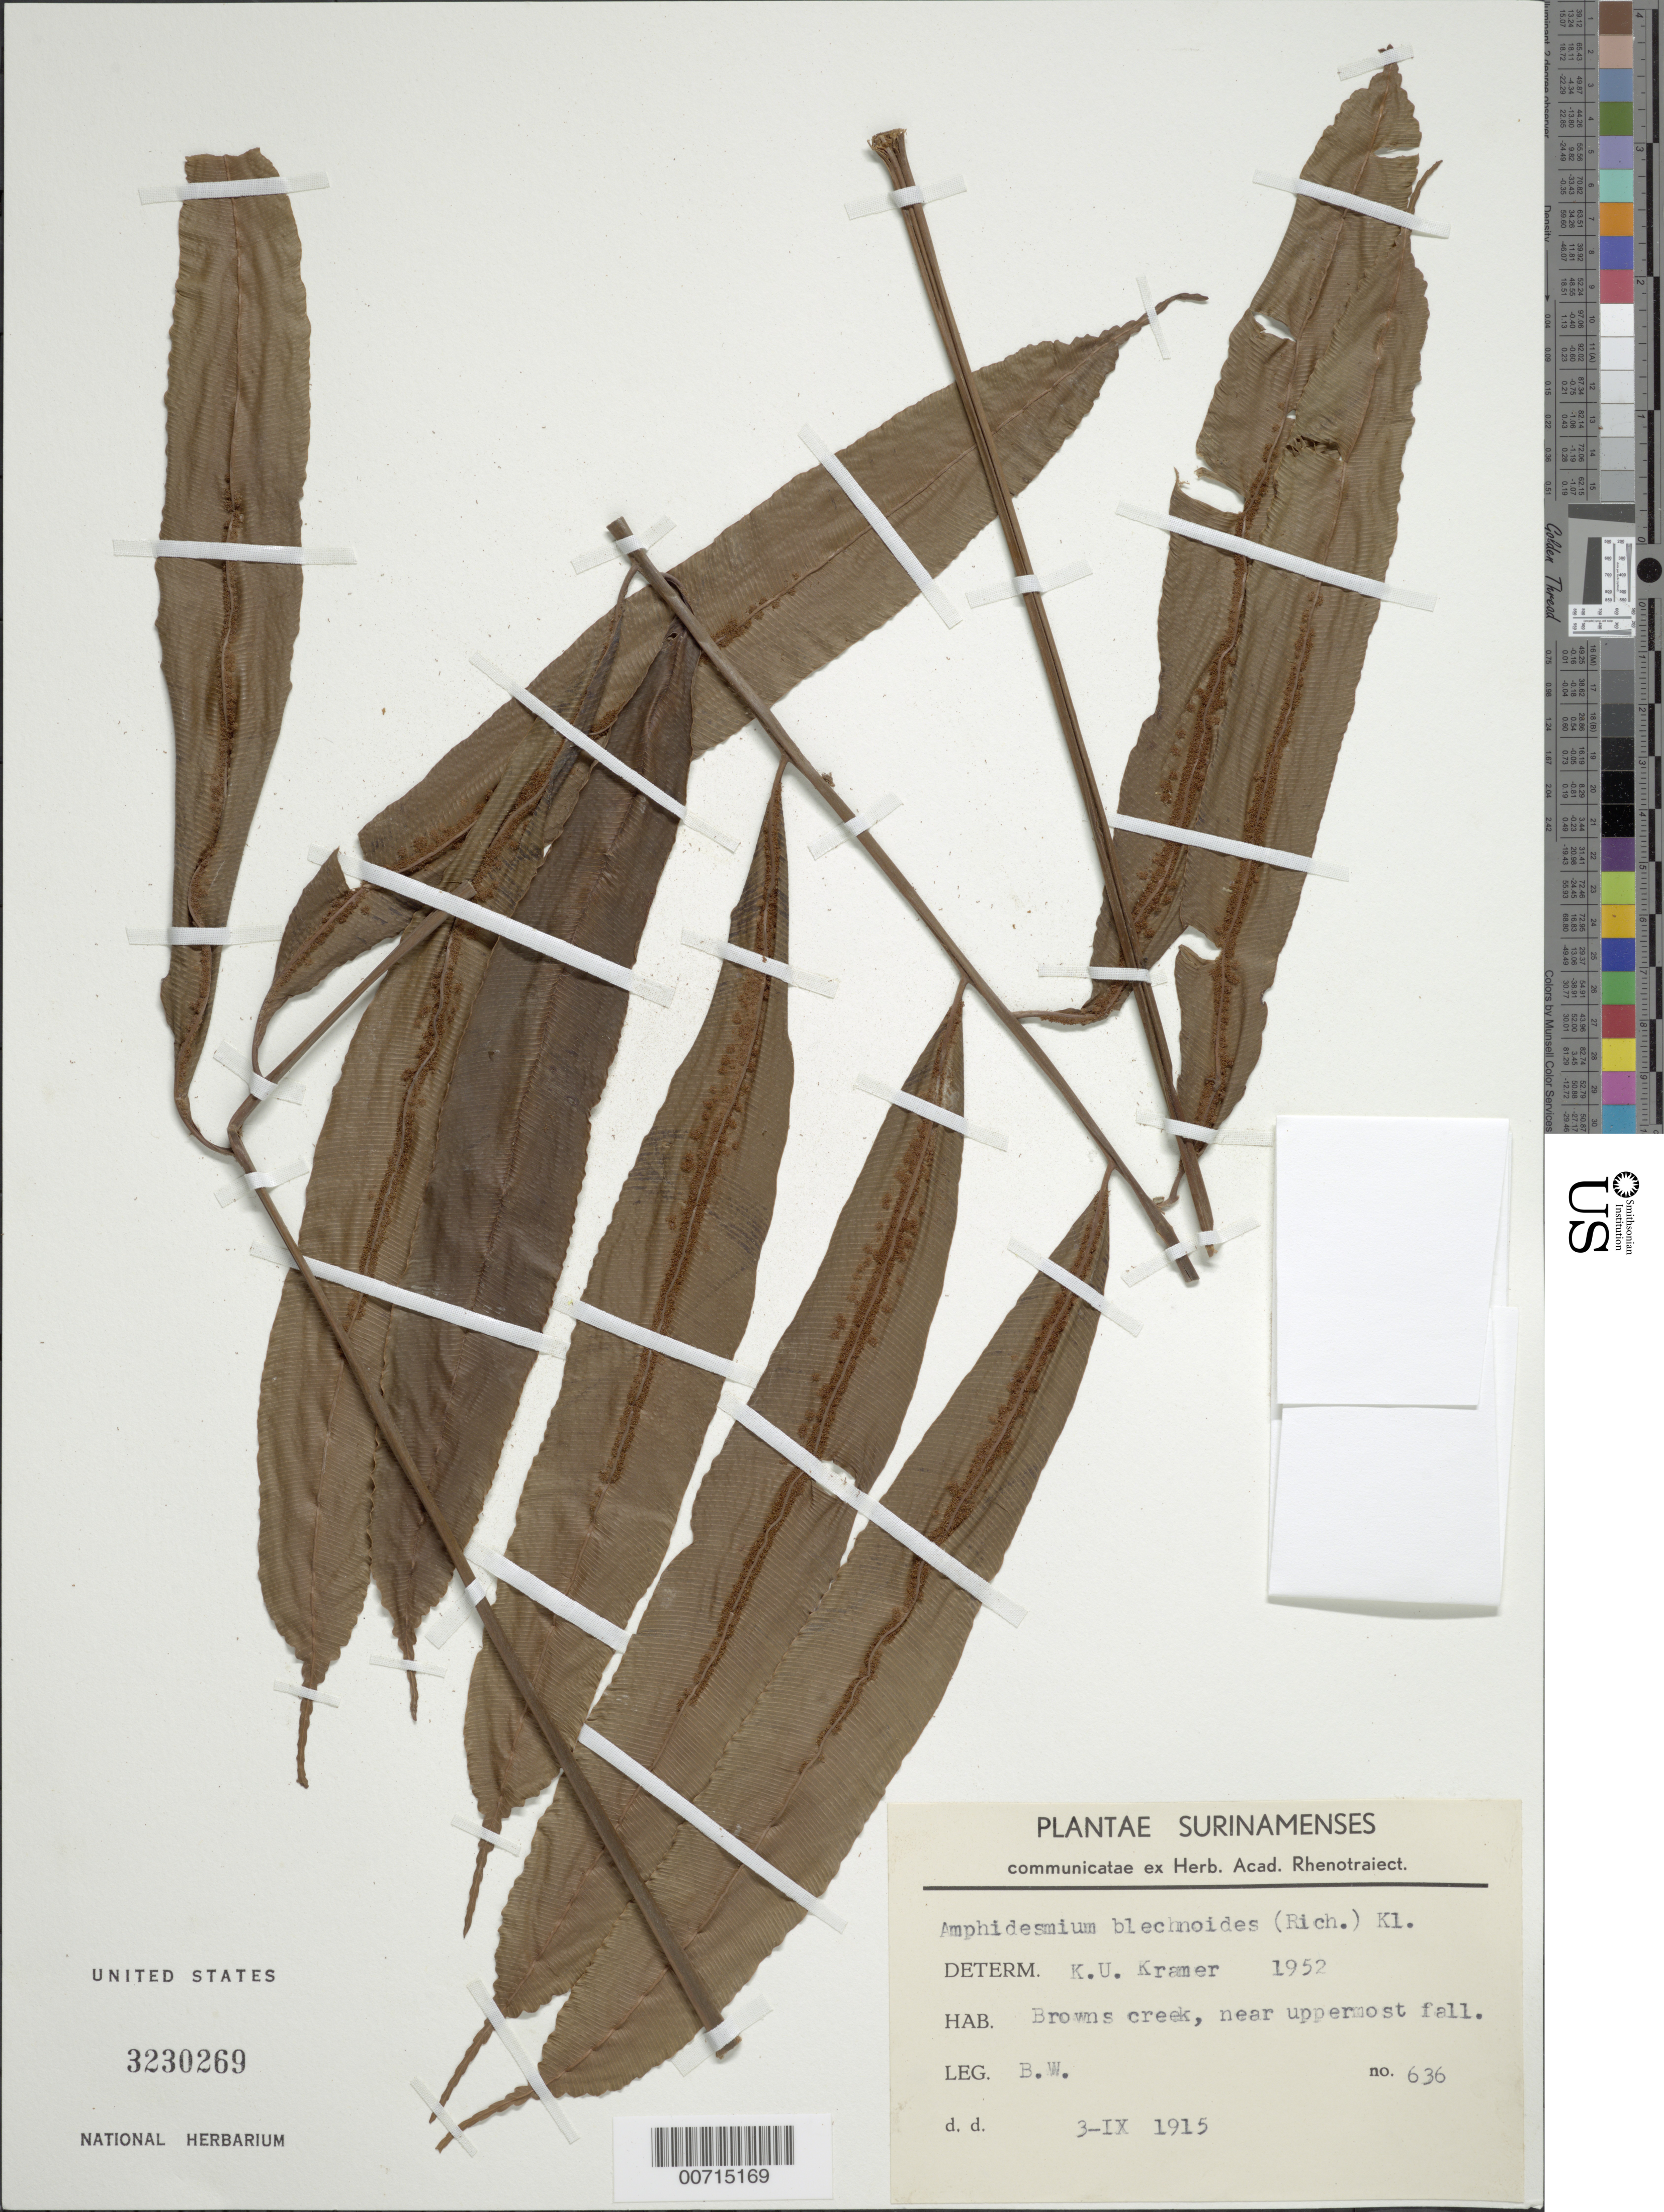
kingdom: Plantae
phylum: Tracheophyta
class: Polypodiopsida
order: Cyatheales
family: Metaxyaceae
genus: Metaxya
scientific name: Metaxya rostrata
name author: (Kunth) C. Presl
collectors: Collector illegible, G. Stahel & -. Gonggrijp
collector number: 636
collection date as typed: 3-Sep-15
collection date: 1915-09-03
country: Suriname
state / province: Brokopondo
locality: Browns creek, near uppermost fall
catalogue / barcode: US 3230269